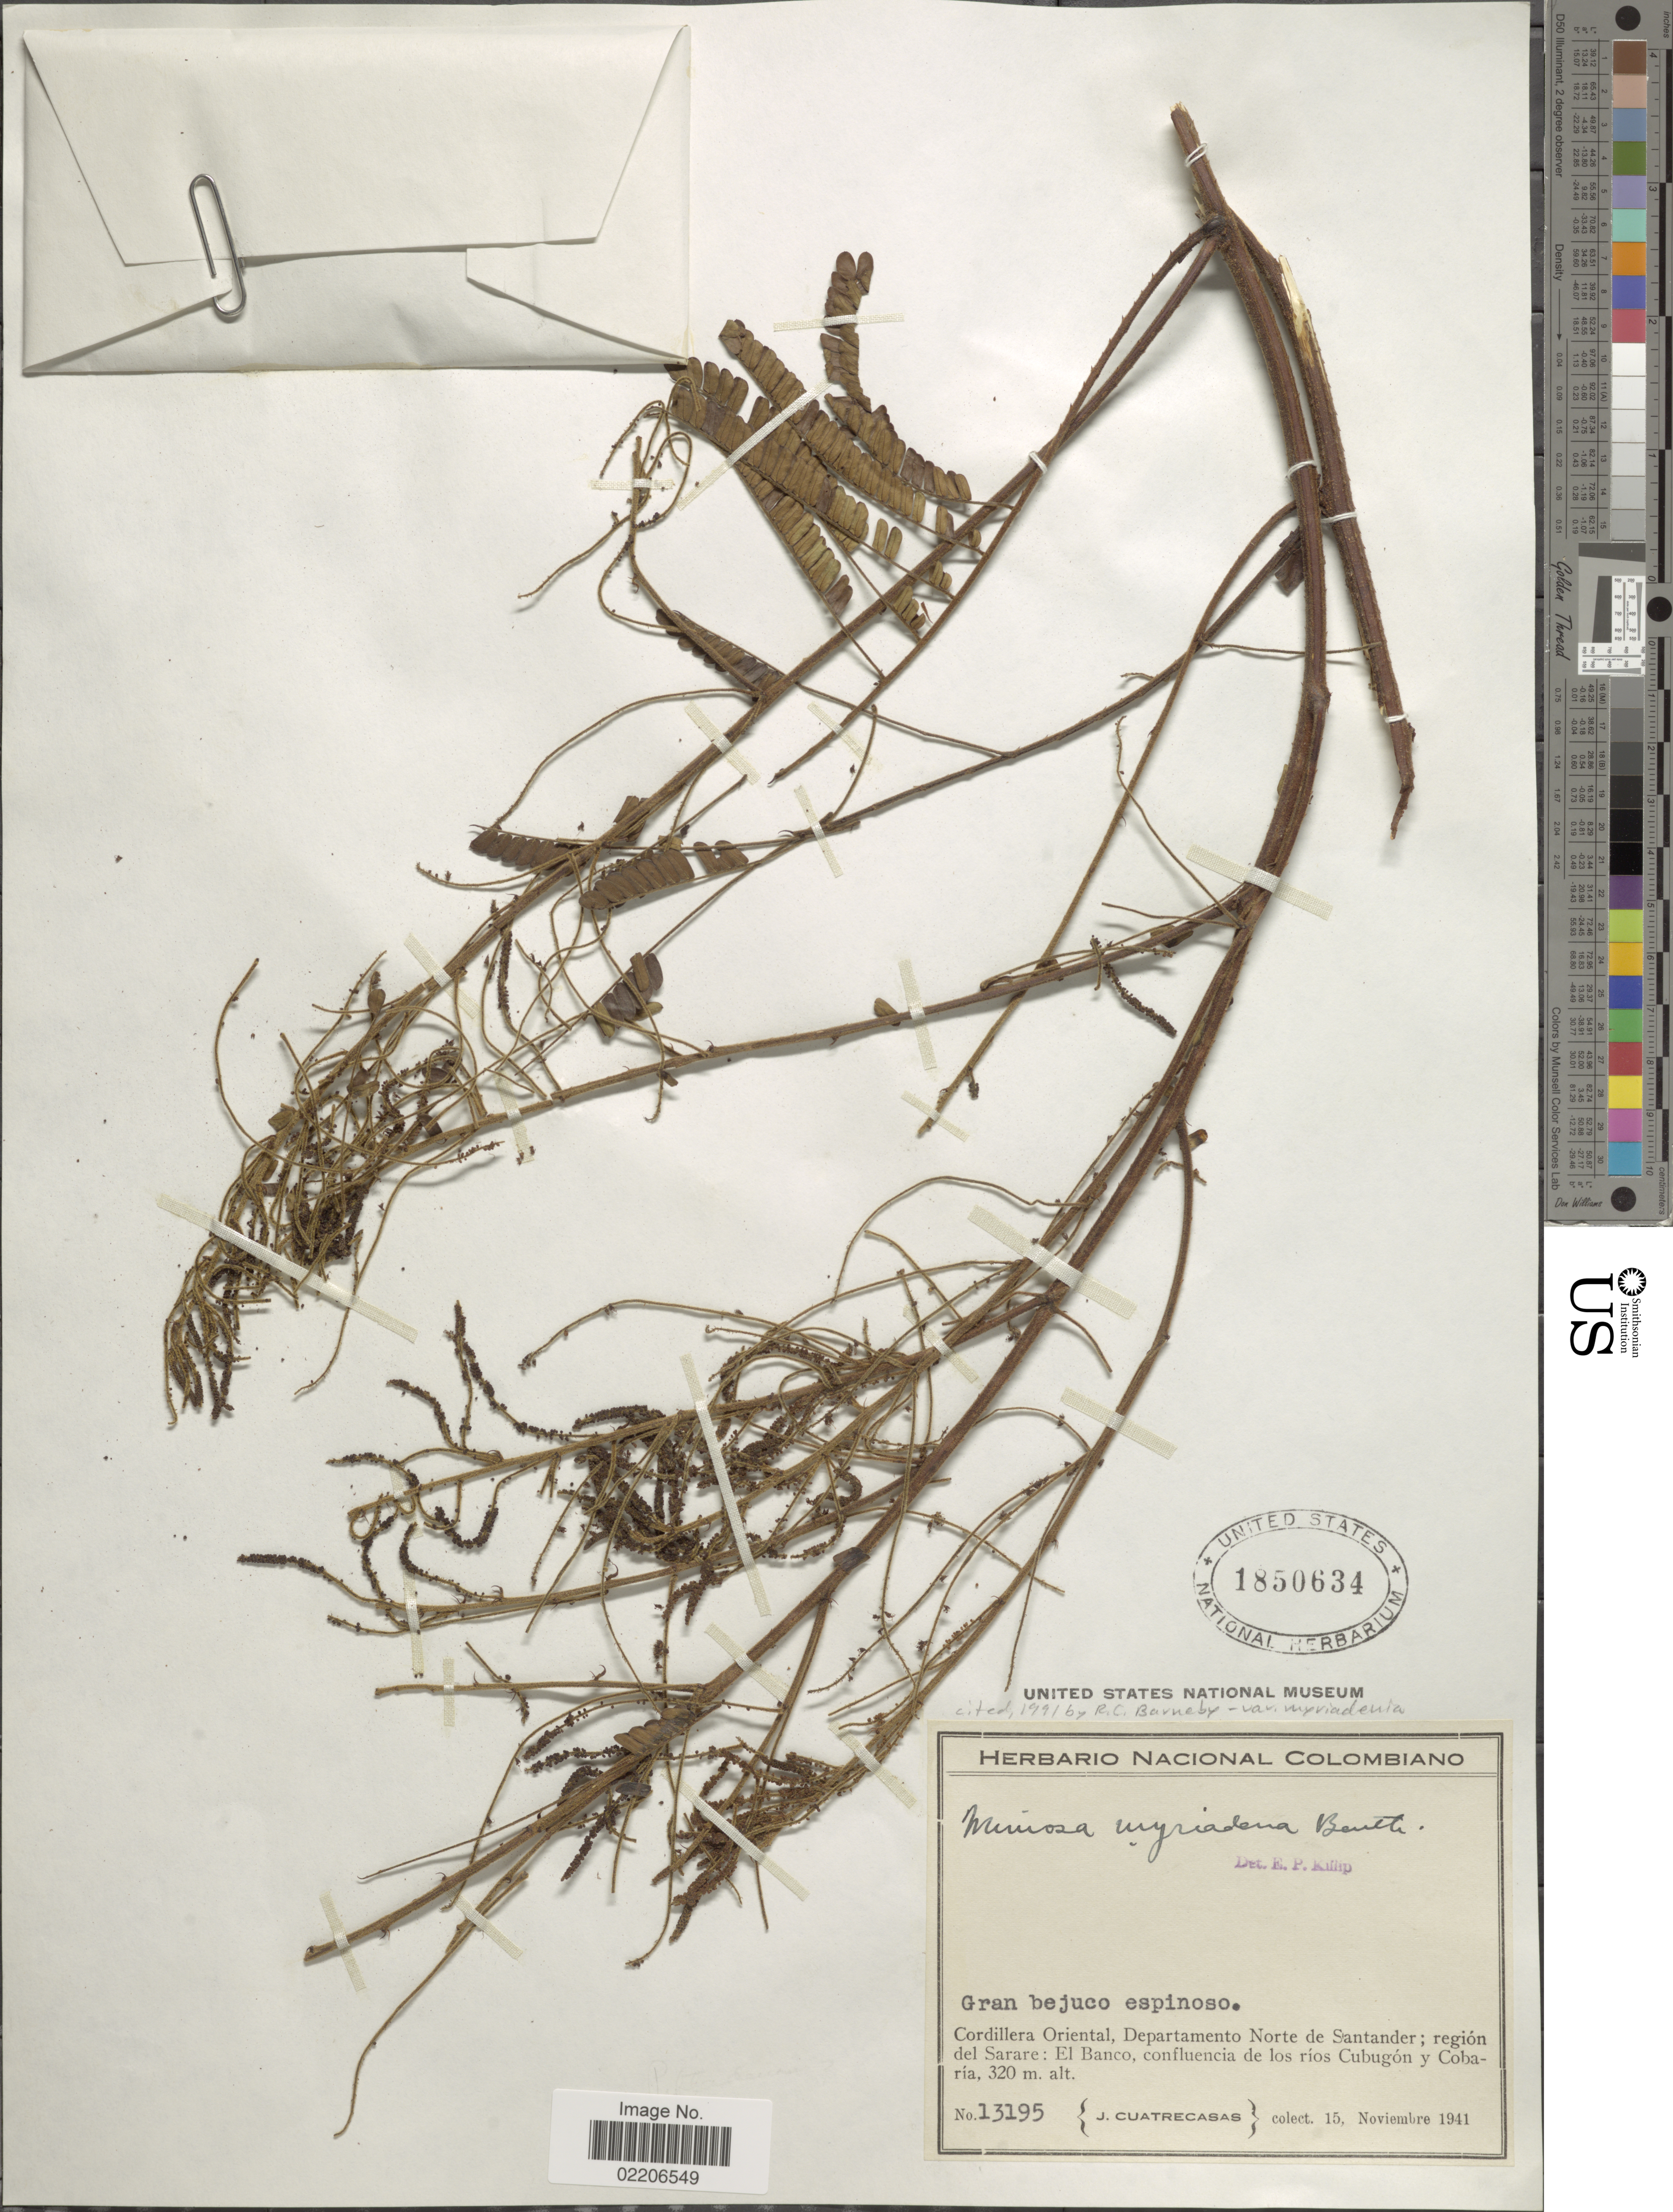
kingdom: Plantae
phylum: Tracheophyta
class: Magnoliopsida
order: Fabales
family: Fabaceae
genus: Mimosa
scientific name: Mimosa myriadenia var. myriadenia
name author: (Benth.) Benth.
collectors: J. Cuatrecasas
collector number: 13195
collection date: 1941-11-15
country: Colombia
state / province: Norte de Santander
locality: Cordillera Oriental, Departamento Norte de Santander; región del Sarare: El Blanco, confluencia de los ríos Cubugón y Cobaría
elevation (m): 320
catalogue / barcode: US 1850634